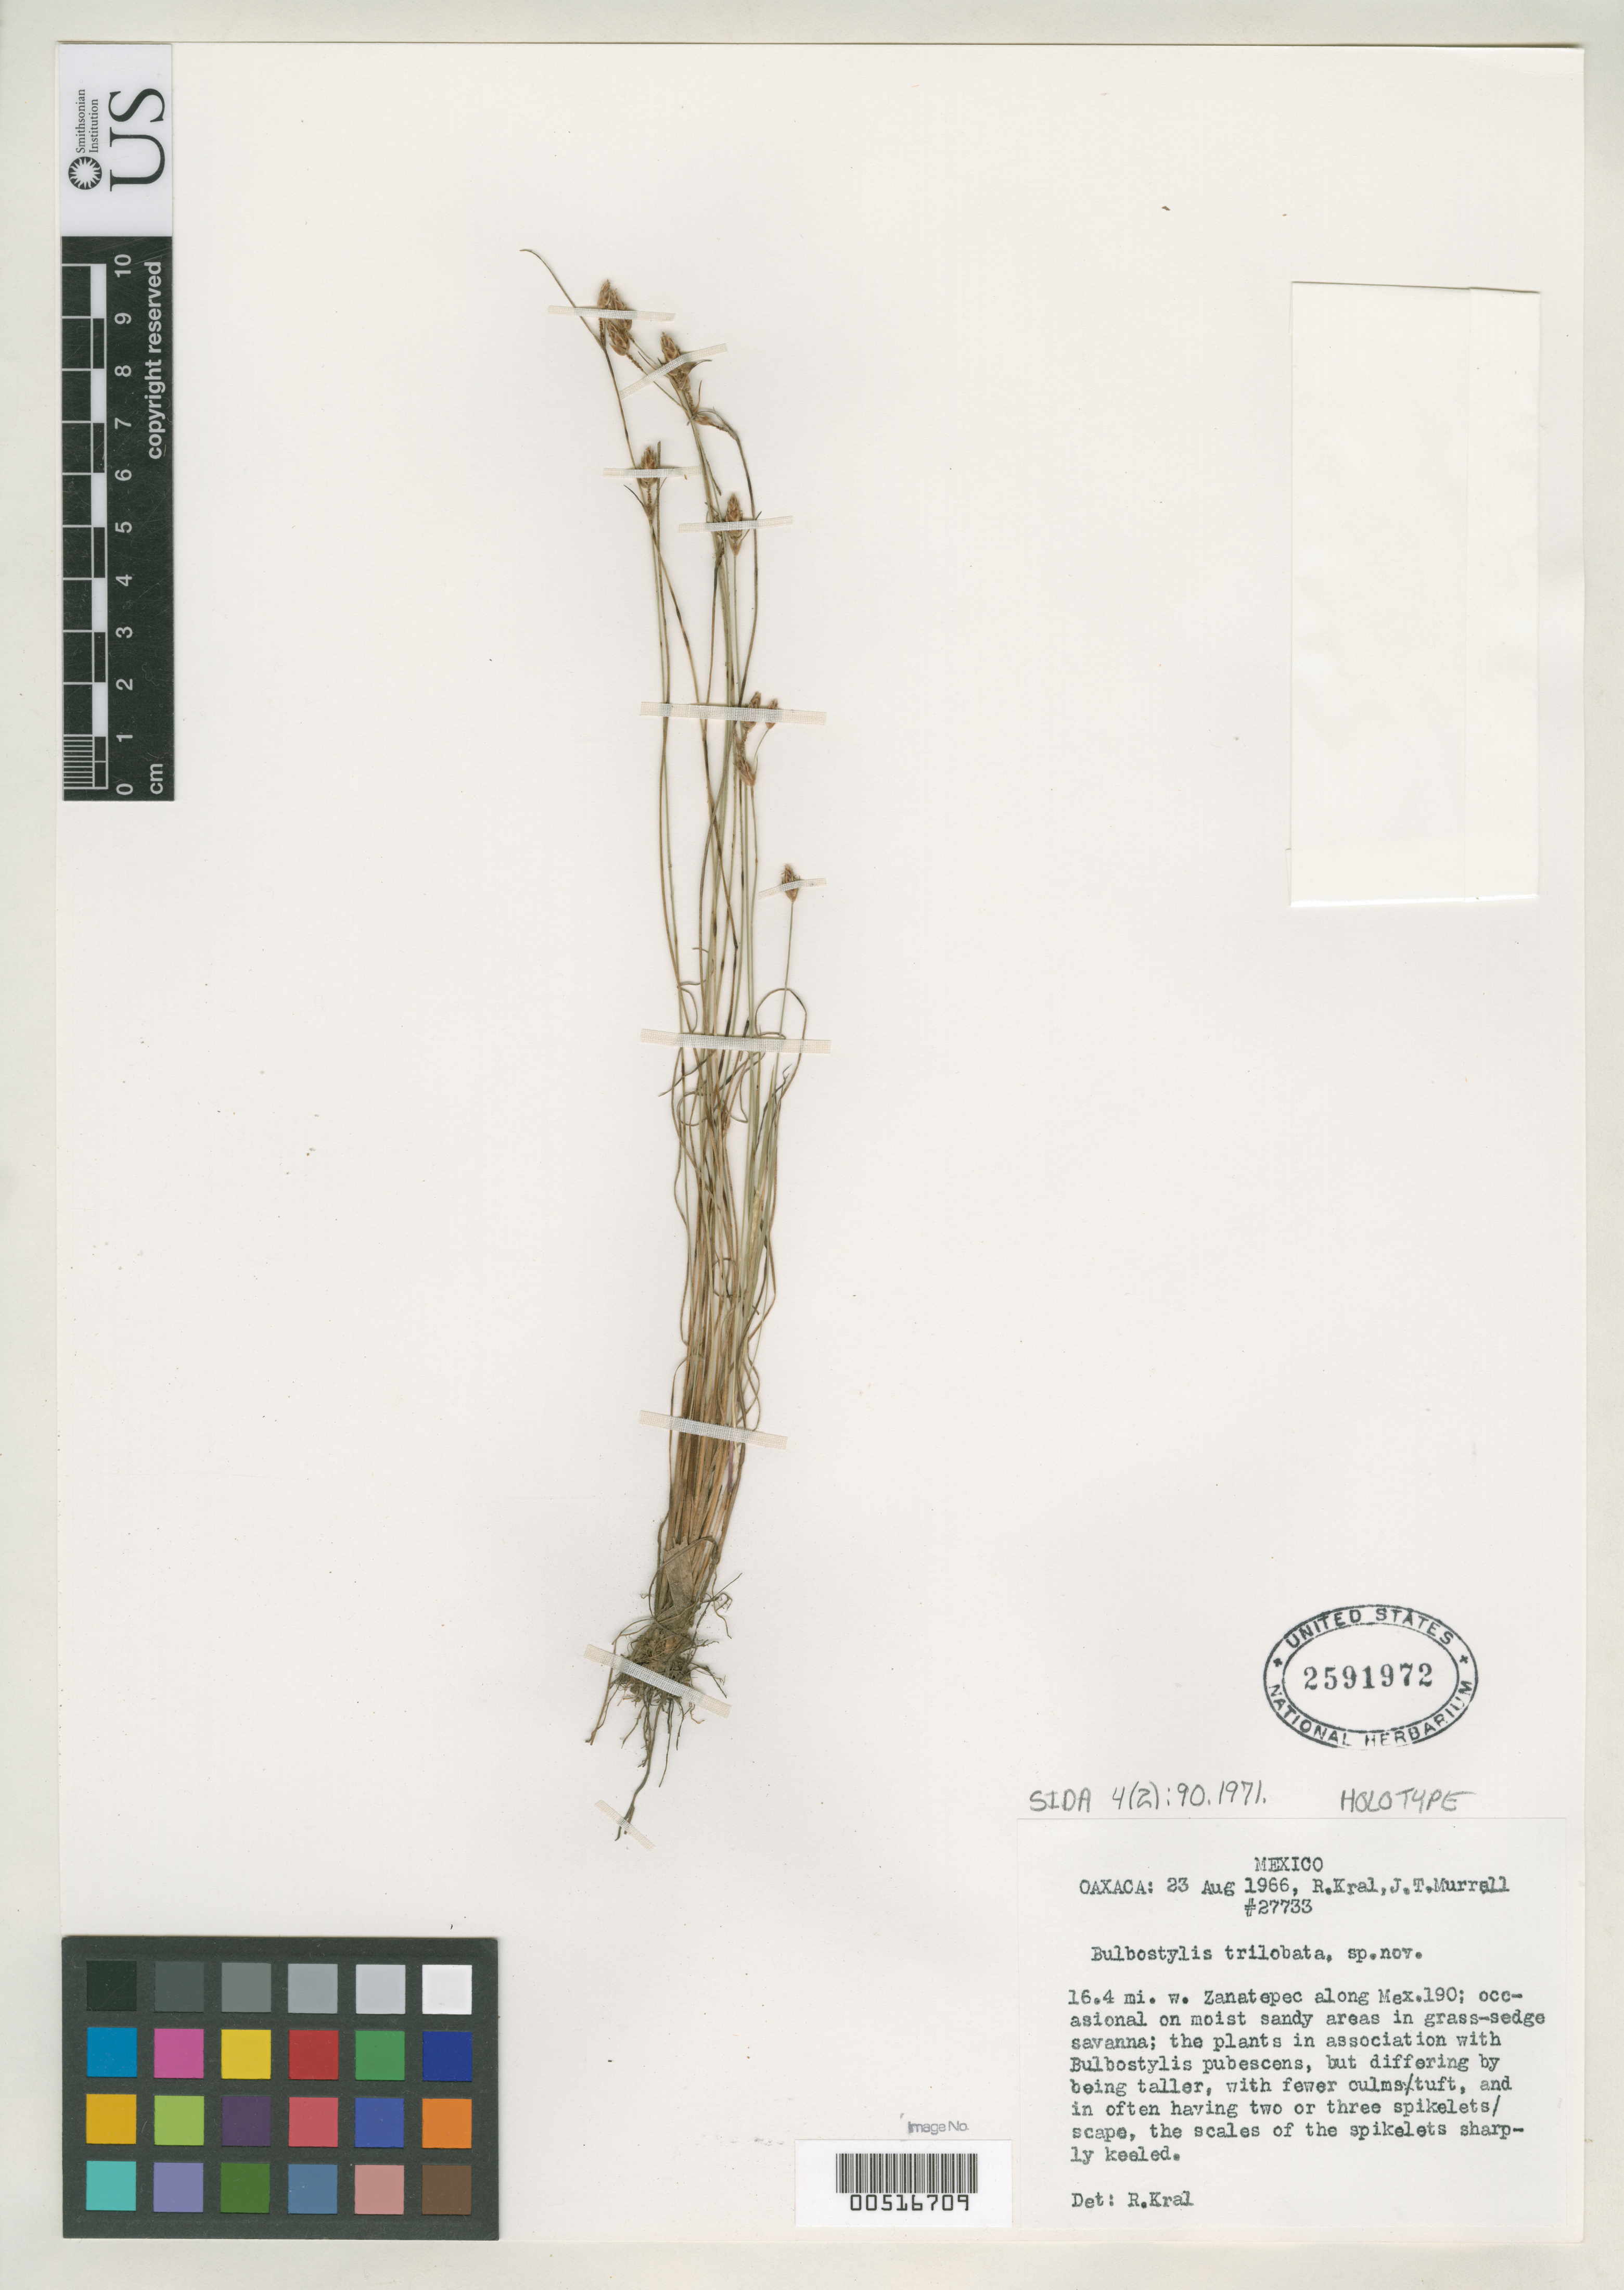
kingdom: Plantae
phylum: Tracheophyta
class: Liliopsida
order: Poales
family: Cyperaceae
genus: Fimbristylis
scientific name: Fimbristylis trilobata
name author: Kral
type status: Holotype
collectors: R. Kral & J. Murrell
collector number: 27733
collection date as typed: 23 Aug 1966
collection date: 1966-08-23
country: Mexico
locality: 16.4 mi W Zantepec along Mex. 190.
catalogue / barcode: US 2591972